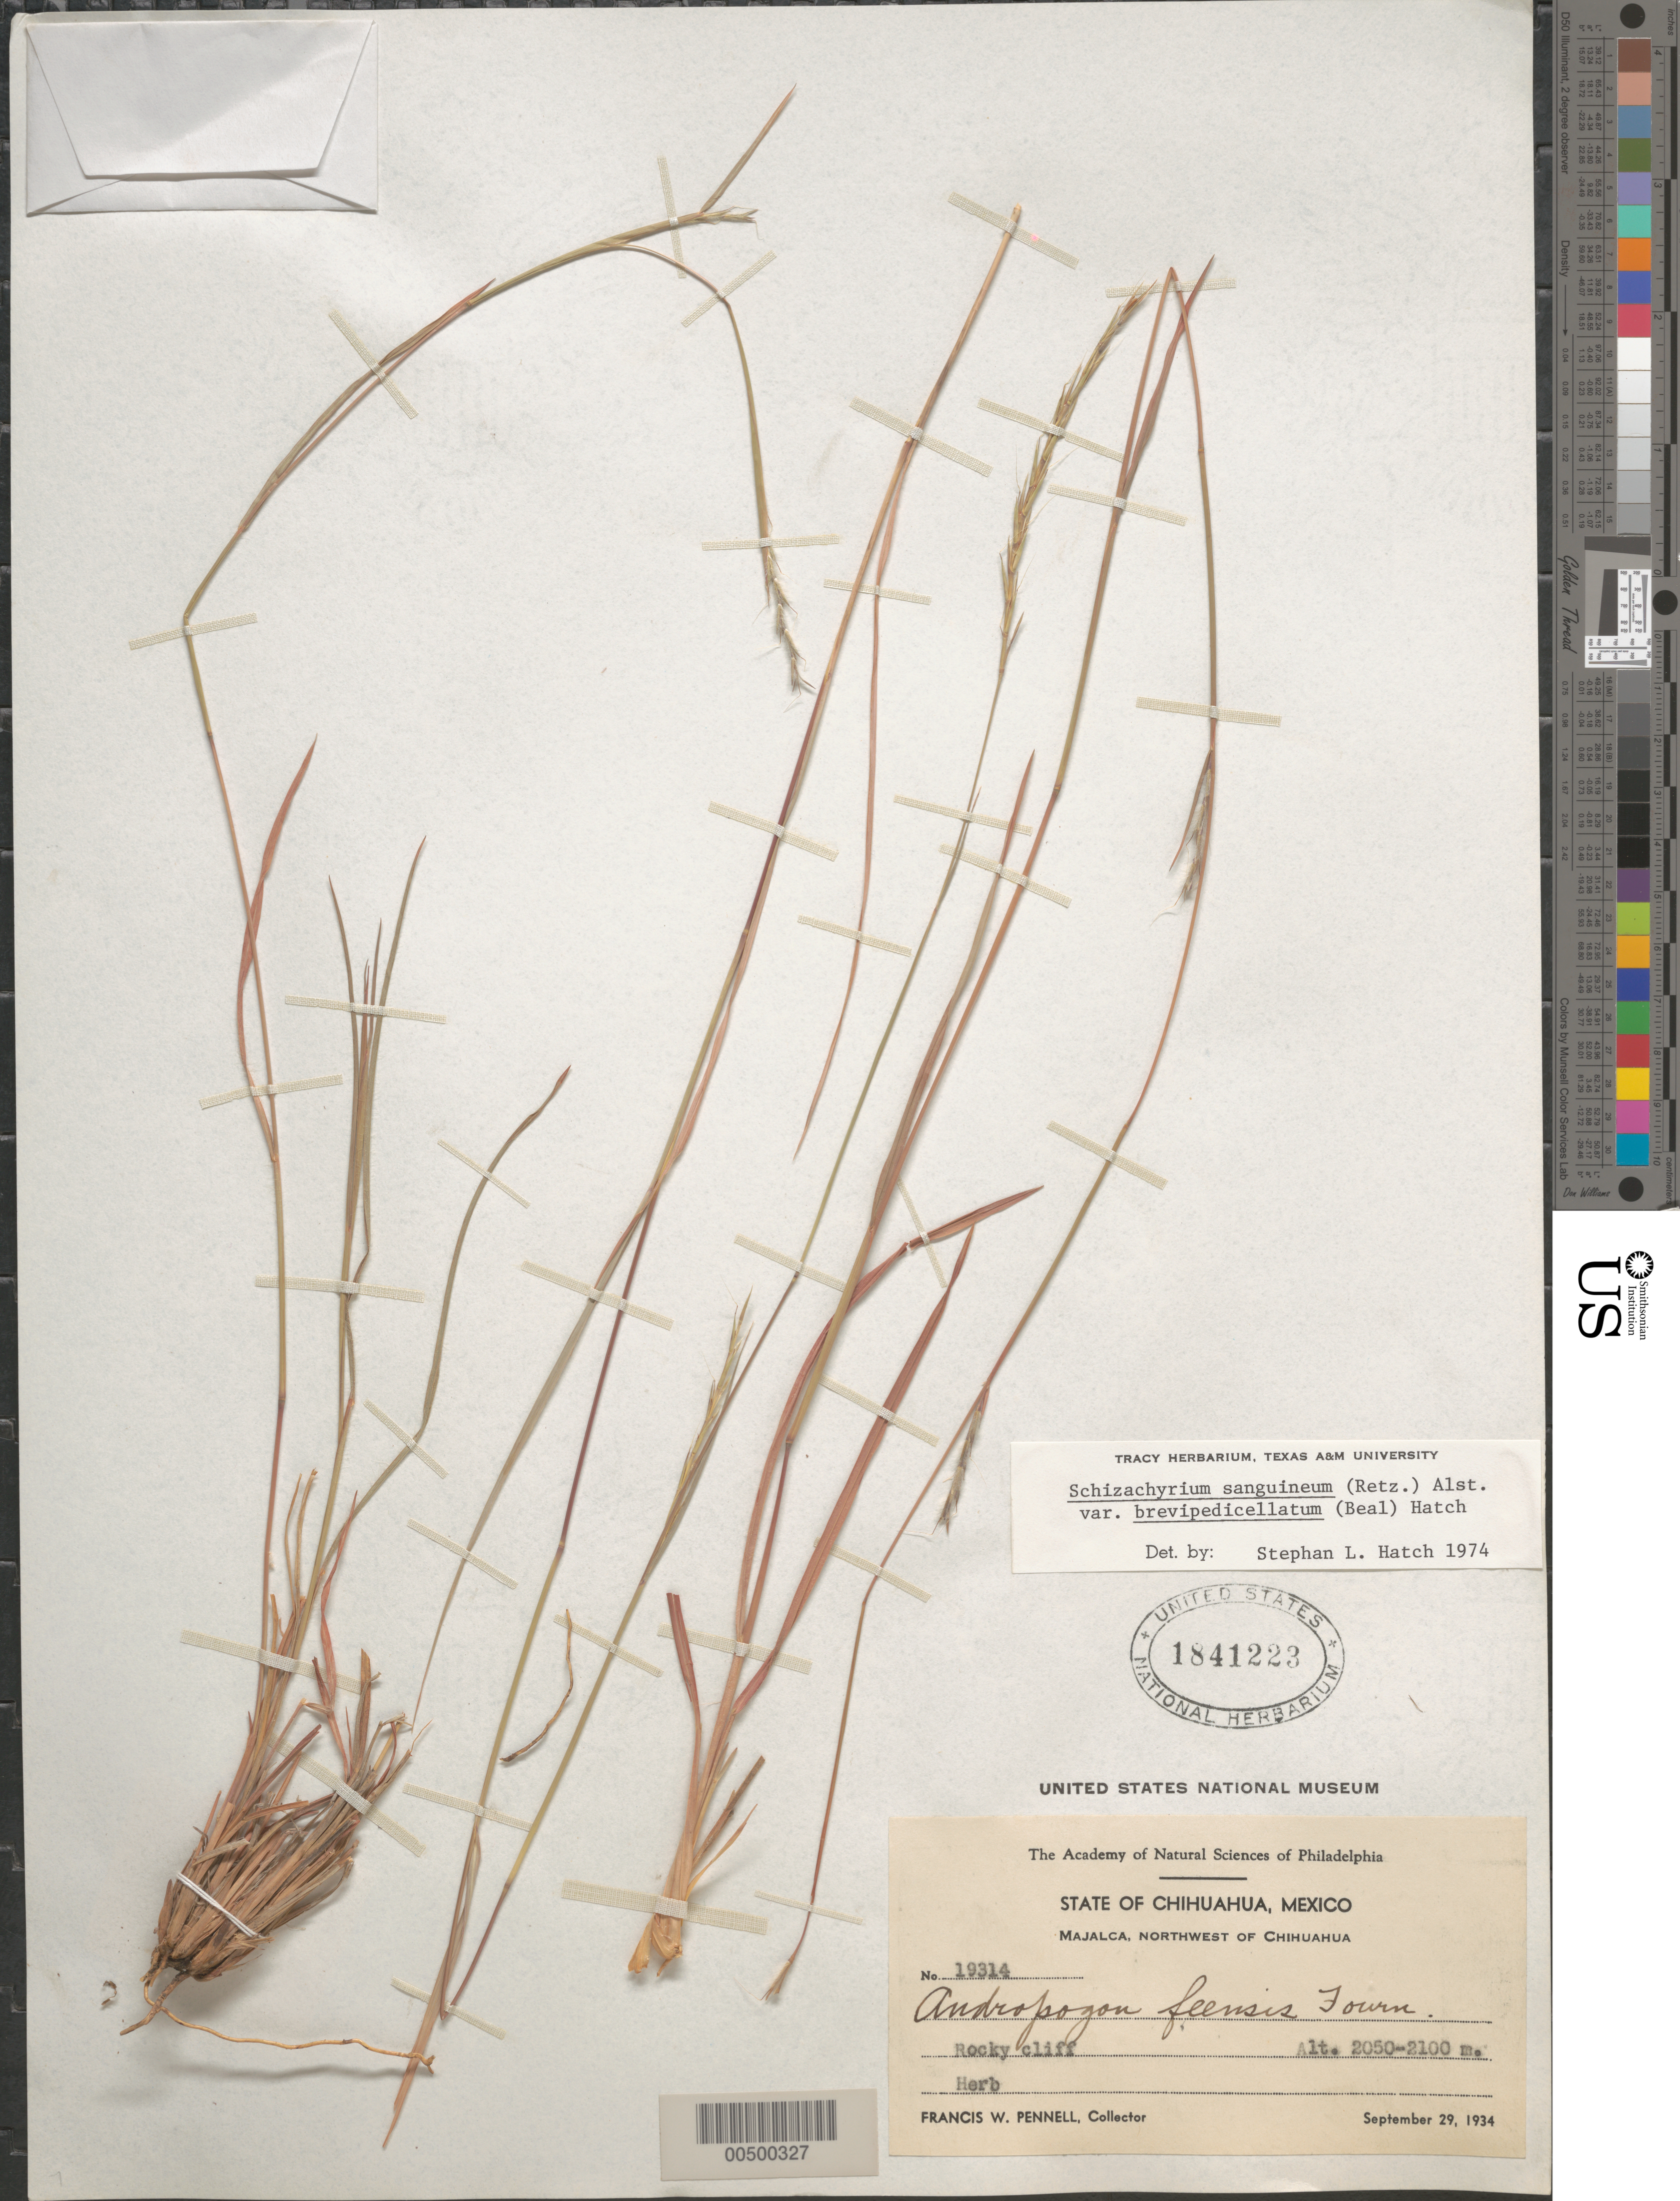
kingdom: Plantae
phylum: Tracheophyta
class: Liliopsida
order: Poales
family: Poaceae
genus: Schizachyrium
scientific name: Schizachyrium sanguineum var. brevipedicellatum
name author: (W.J. Beal) S.L. Hatch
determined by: Hatch, S. L.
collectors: F. W. Pennell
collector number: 19314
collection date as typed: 29 Sep 1934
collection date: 1934-09-29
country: Mexico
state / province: Chihuahua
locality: Majalca, NW of Chihuahua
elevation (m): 2050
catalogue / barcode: US 1841223